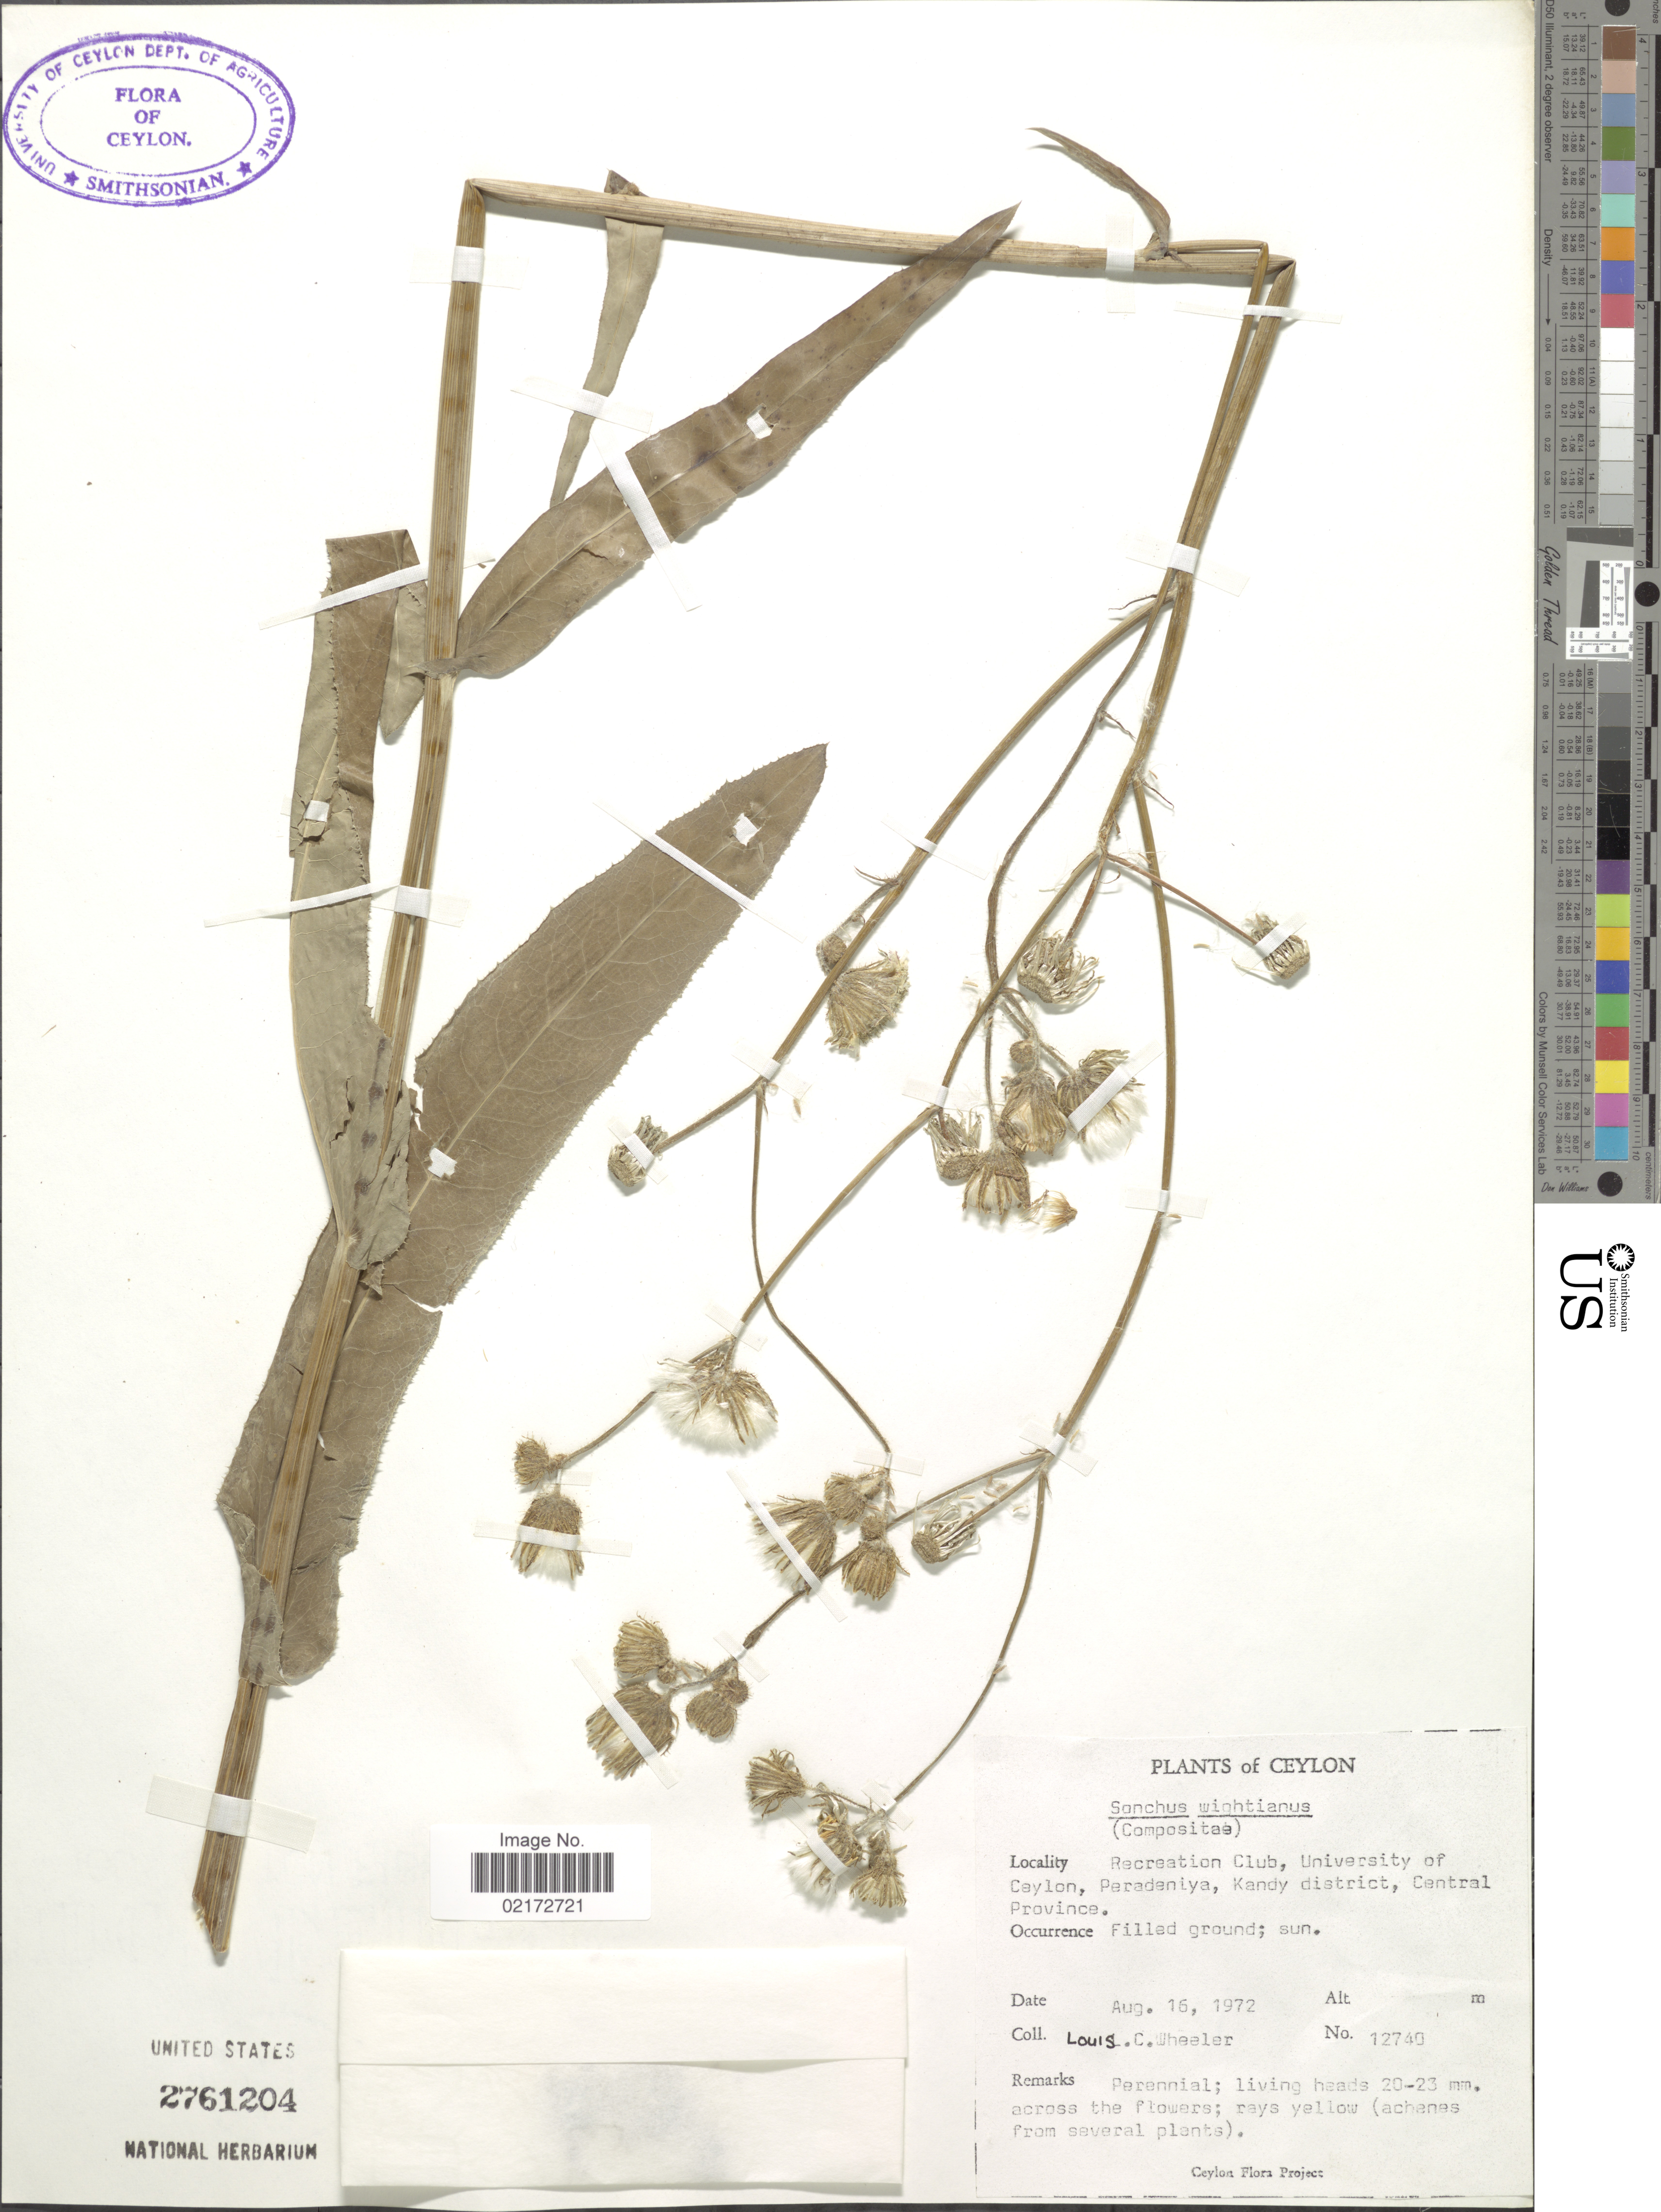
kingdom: Plantae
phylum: Tracheophyta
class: Magnoliopsida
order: Asterales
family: Asteraceae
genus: Sonchus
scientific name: Sonchus wightianus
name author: DC.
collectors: L. C. Wheeler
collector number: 12740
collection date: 1972-08-16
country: Sri Lanka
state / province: Central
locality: Ceylon. Recreation Club, University of Ceylon, Peradeniya, Kandy District, Central Province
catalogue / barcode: US 2761204